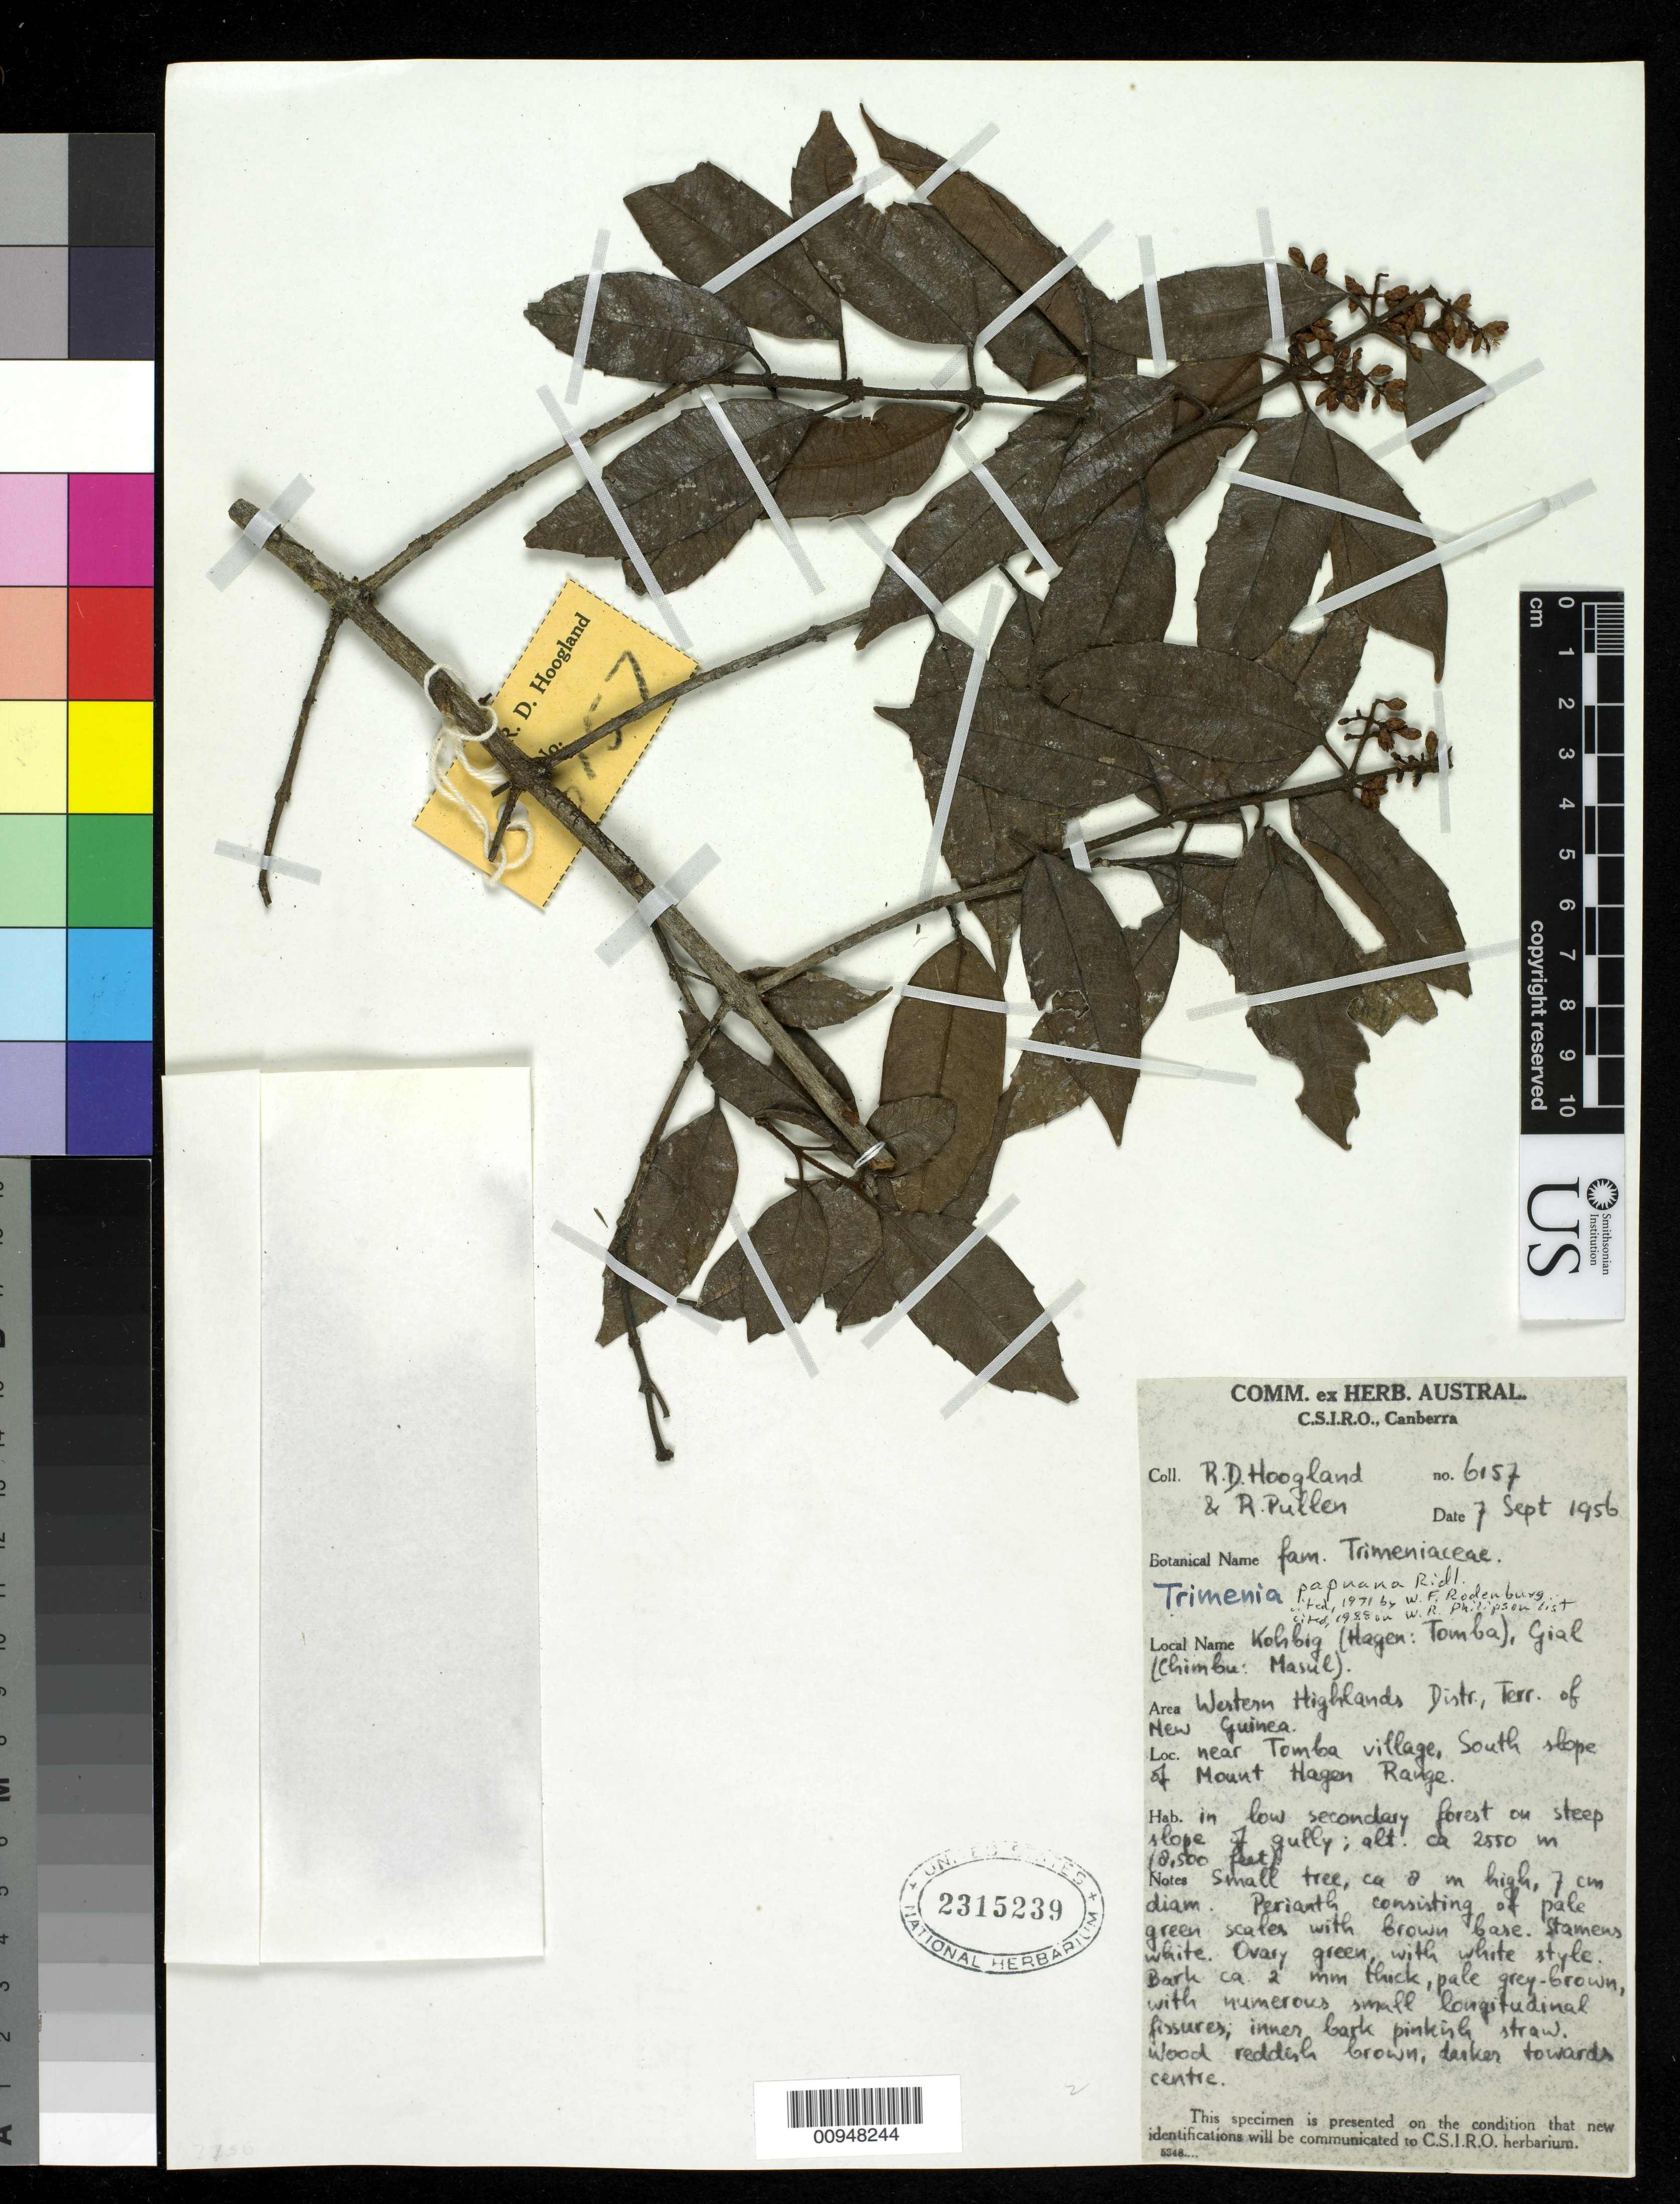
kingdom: Plantae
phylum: Tracheophyta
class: Magnoliopsida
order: Austrobaileyales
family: Trimeniaceae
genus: Trimenia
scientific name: Trimenia papuana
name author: Ridl.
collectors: R. D. Hoogland & R. Pullen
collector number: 6157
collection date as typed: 07 Sep 1956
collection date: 1956-09-07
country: Papua New Guinea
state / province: Western Highlands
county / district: Mount Hagen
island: New Guinea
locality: Near Tomba village, S slope of Mt. Hagen Range.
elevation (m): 2550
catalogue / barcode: US 2315239